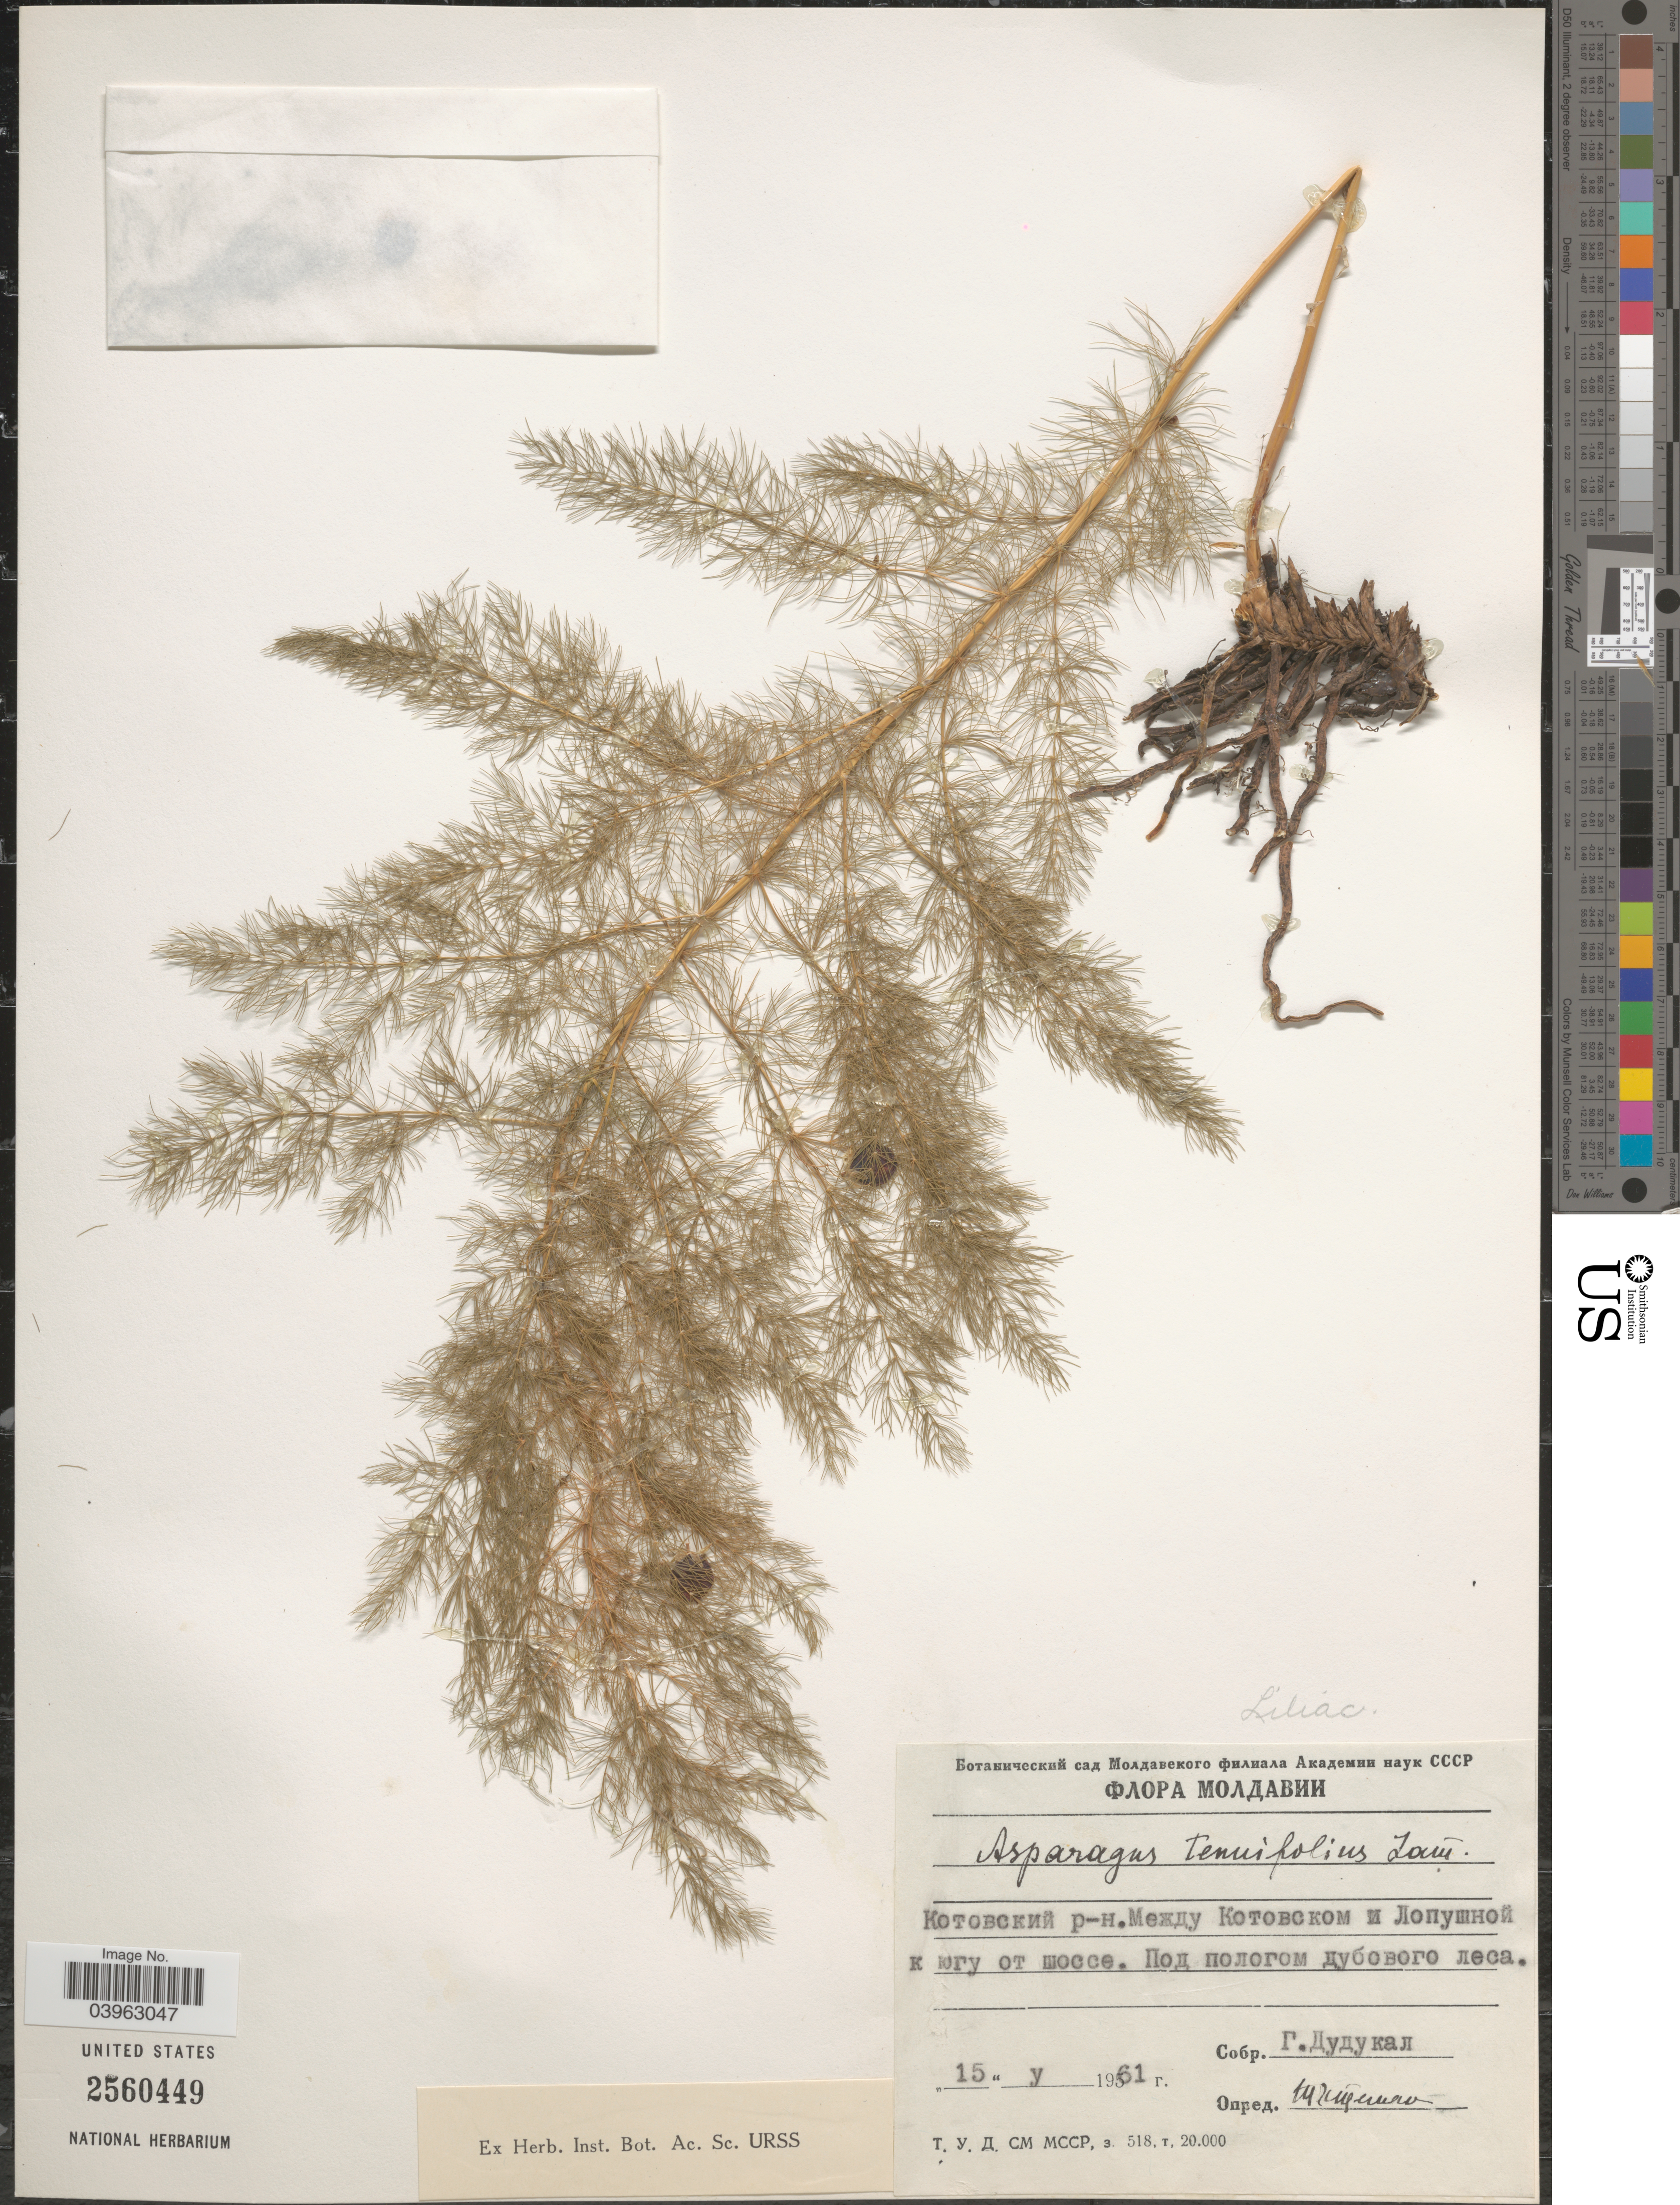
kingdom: Plantae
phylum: Tracheophyta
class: Liliopsida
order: Asparagales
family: Asparagaceae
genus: Asparagus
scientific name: Asparagus tenuifolius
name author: Lam.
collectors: G. Dudukal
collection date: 1961-05-15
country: Moldova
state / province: Hînceşti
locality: Between Kotovsk and Lopushna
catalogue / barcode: US 2560449